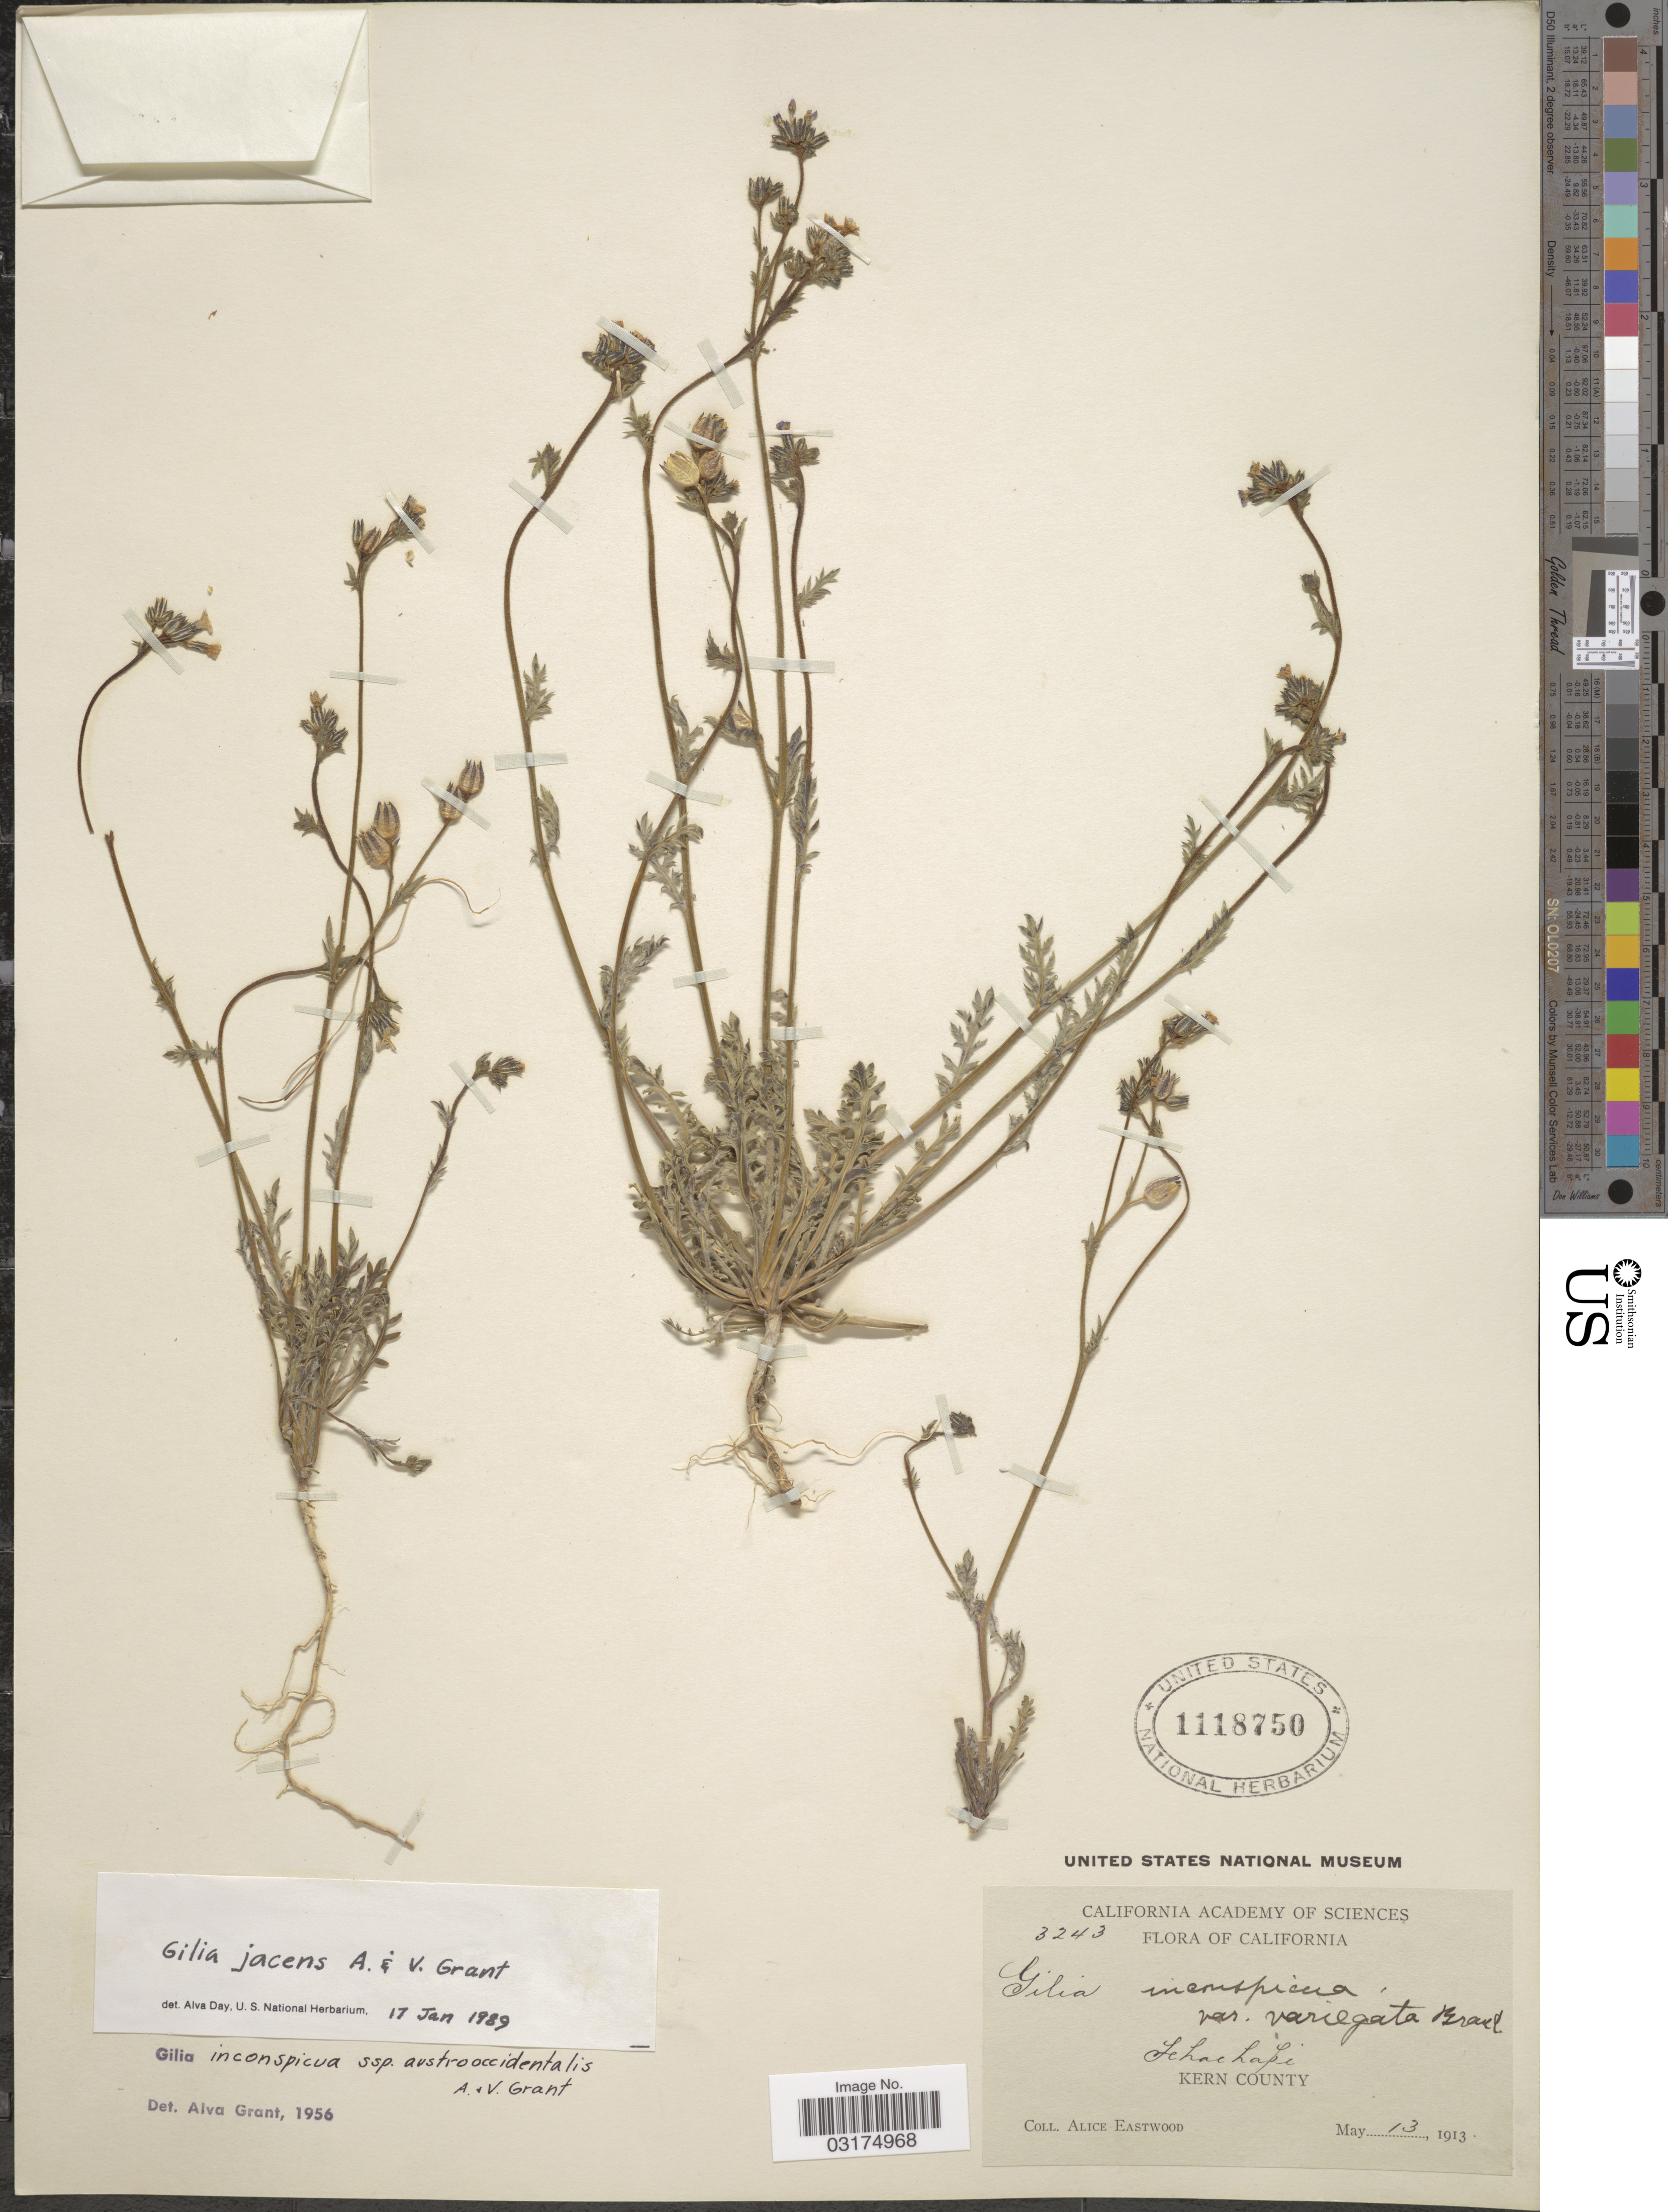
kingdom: Plantae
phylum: Tracheophyta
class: Magnoliopsida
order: Ericales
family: Polemoniaceae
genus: Gilia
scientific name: Gilia sp.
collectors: A. Eastwood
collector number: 3243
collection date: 1913-05-13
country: United States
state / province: California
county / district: Kern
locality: Tehachapi. Kern County.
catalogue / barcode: US 1118750